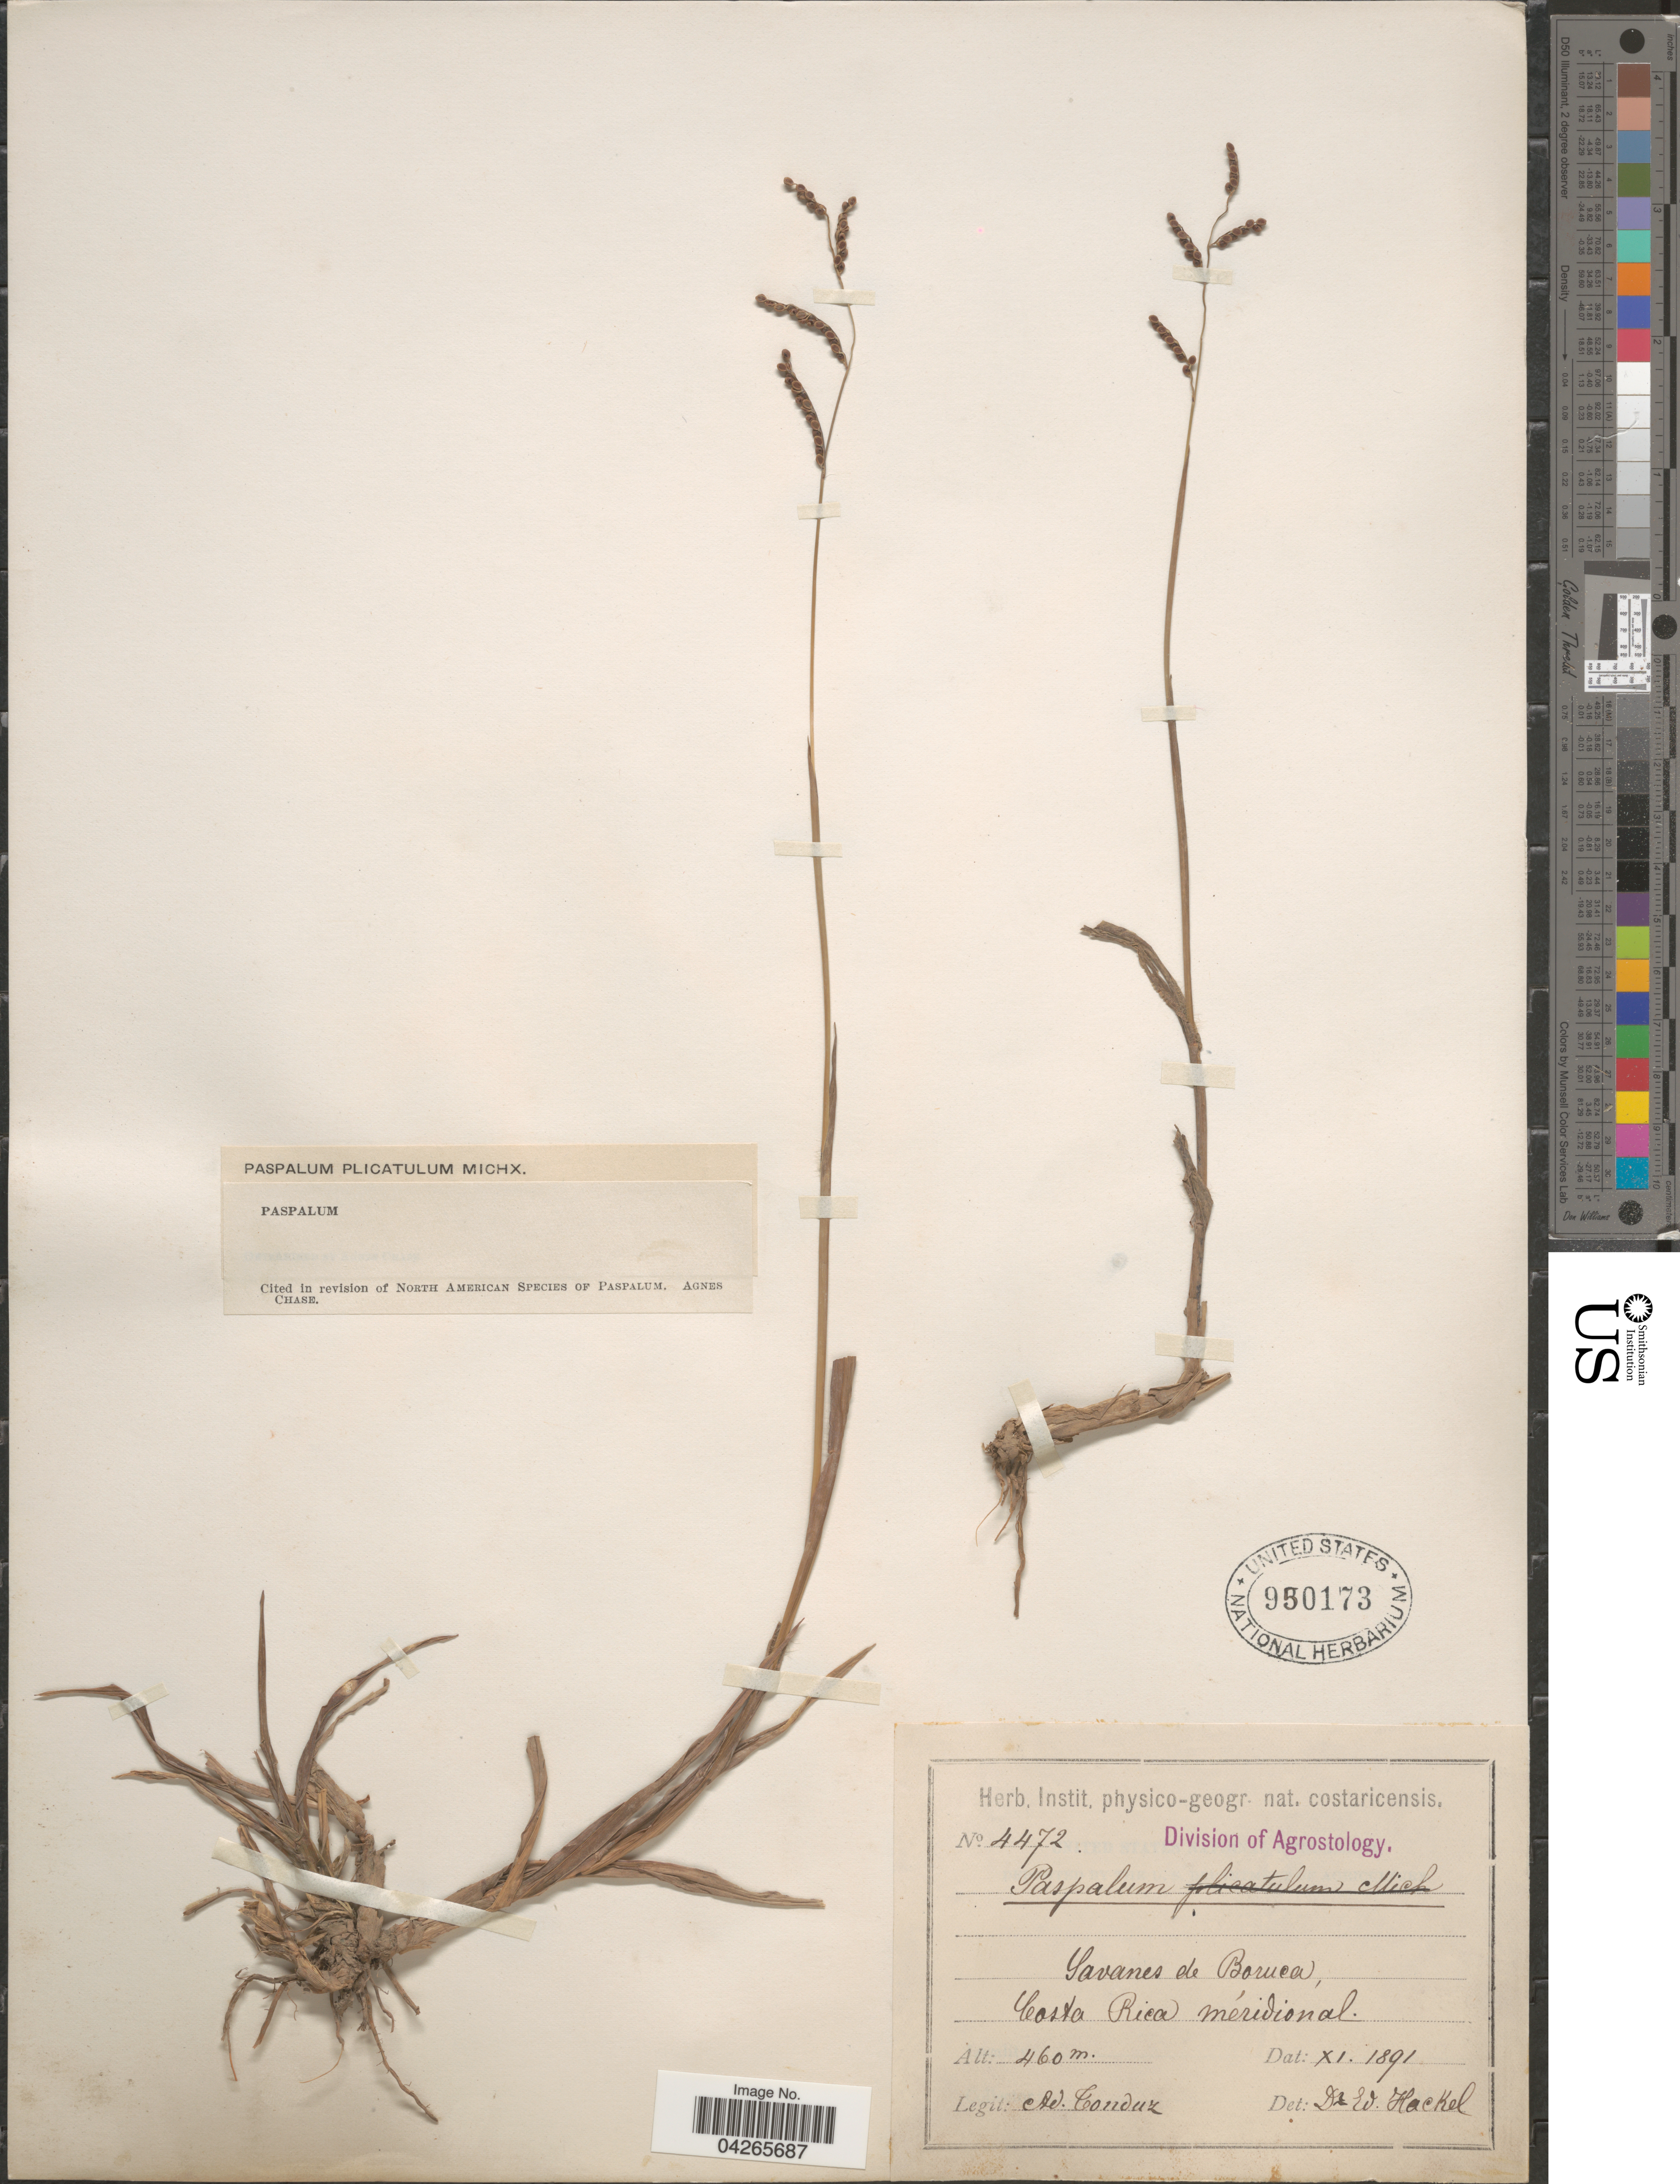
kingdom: Plantae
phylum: Tracheophyta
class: Liliopsida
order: Poales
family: Poaceae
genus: Paspalum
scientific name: Paspalum plicatulum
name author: Michx.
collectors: A. Tonduz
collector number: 4472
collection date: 1891-11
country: Costa Rica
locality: Savanes de Boruca, Costa Rica méridional.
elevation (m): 460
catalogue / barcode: US 950173